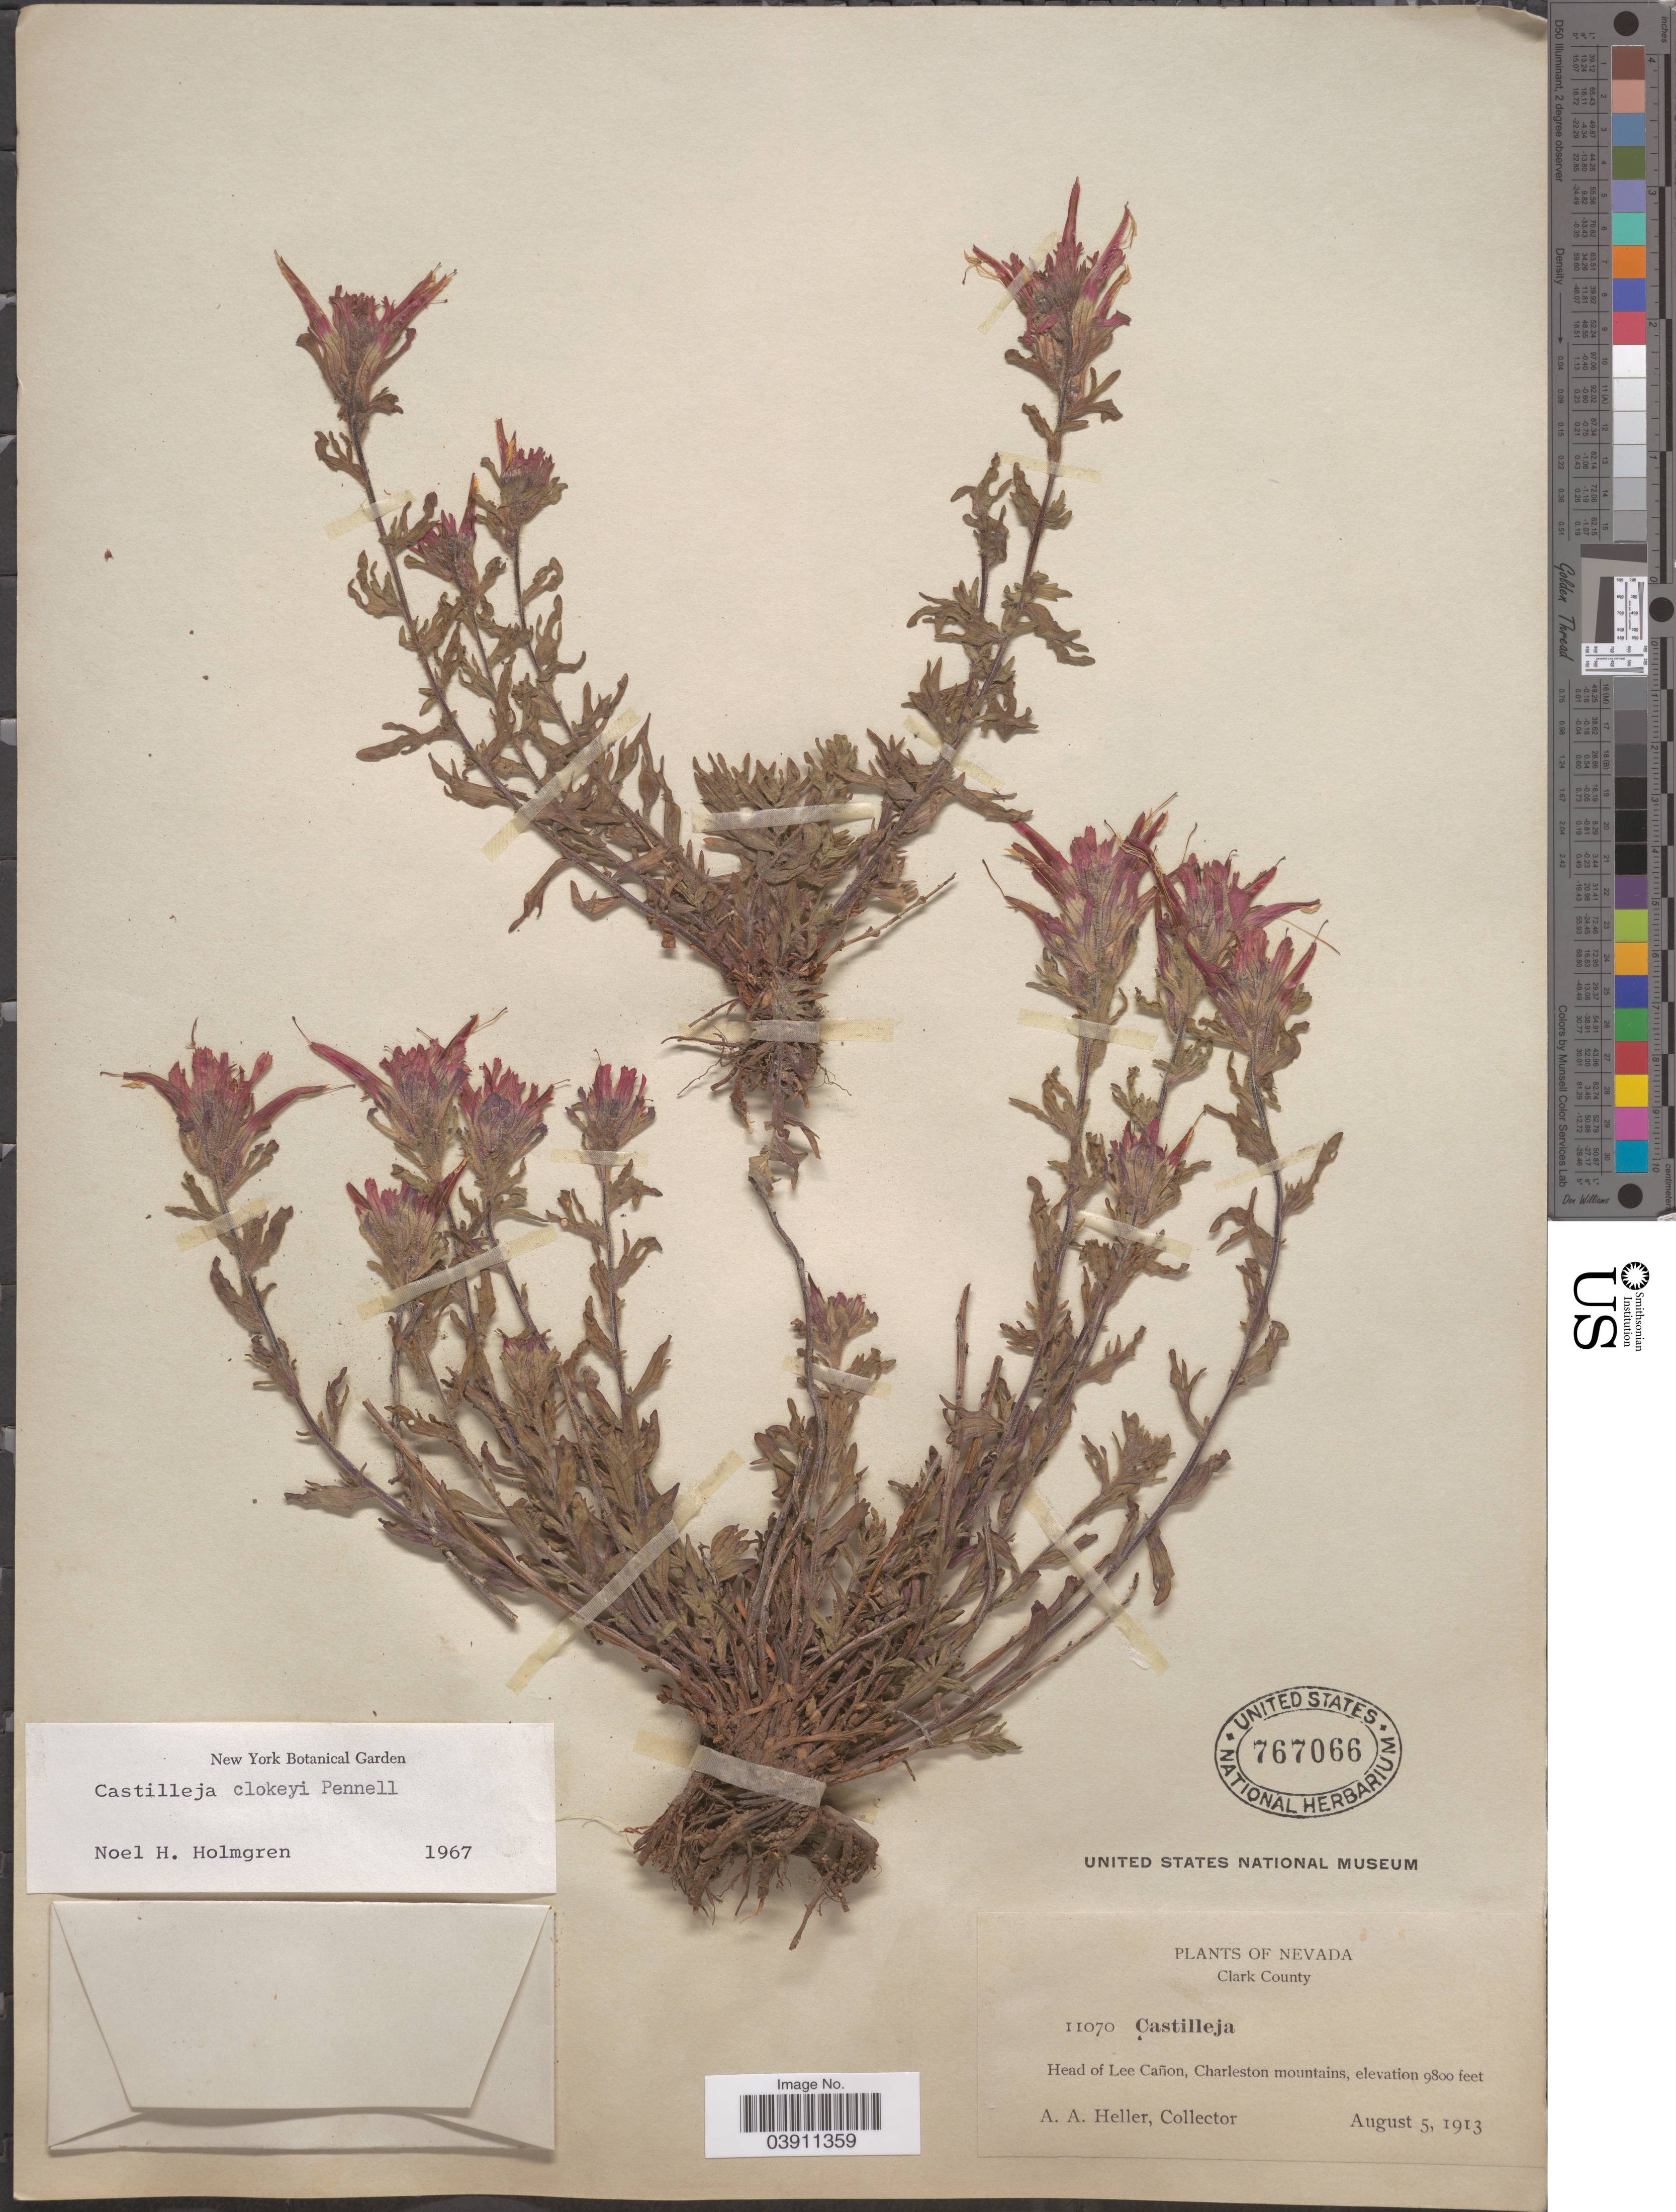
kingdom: Plantae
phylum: Tracheophyta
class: Magnoliopsida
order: Lamiales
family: Orobanchaceae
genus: Castilleja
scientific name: Castilleja clokeyi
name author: Pennell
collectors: A. A. Heller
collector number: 11070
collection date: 1913-08-05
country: United States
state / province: Nevada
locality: Clark County. Head of Lee Cañon, Charleston mountains.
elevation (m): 2987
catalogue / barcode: US 767066